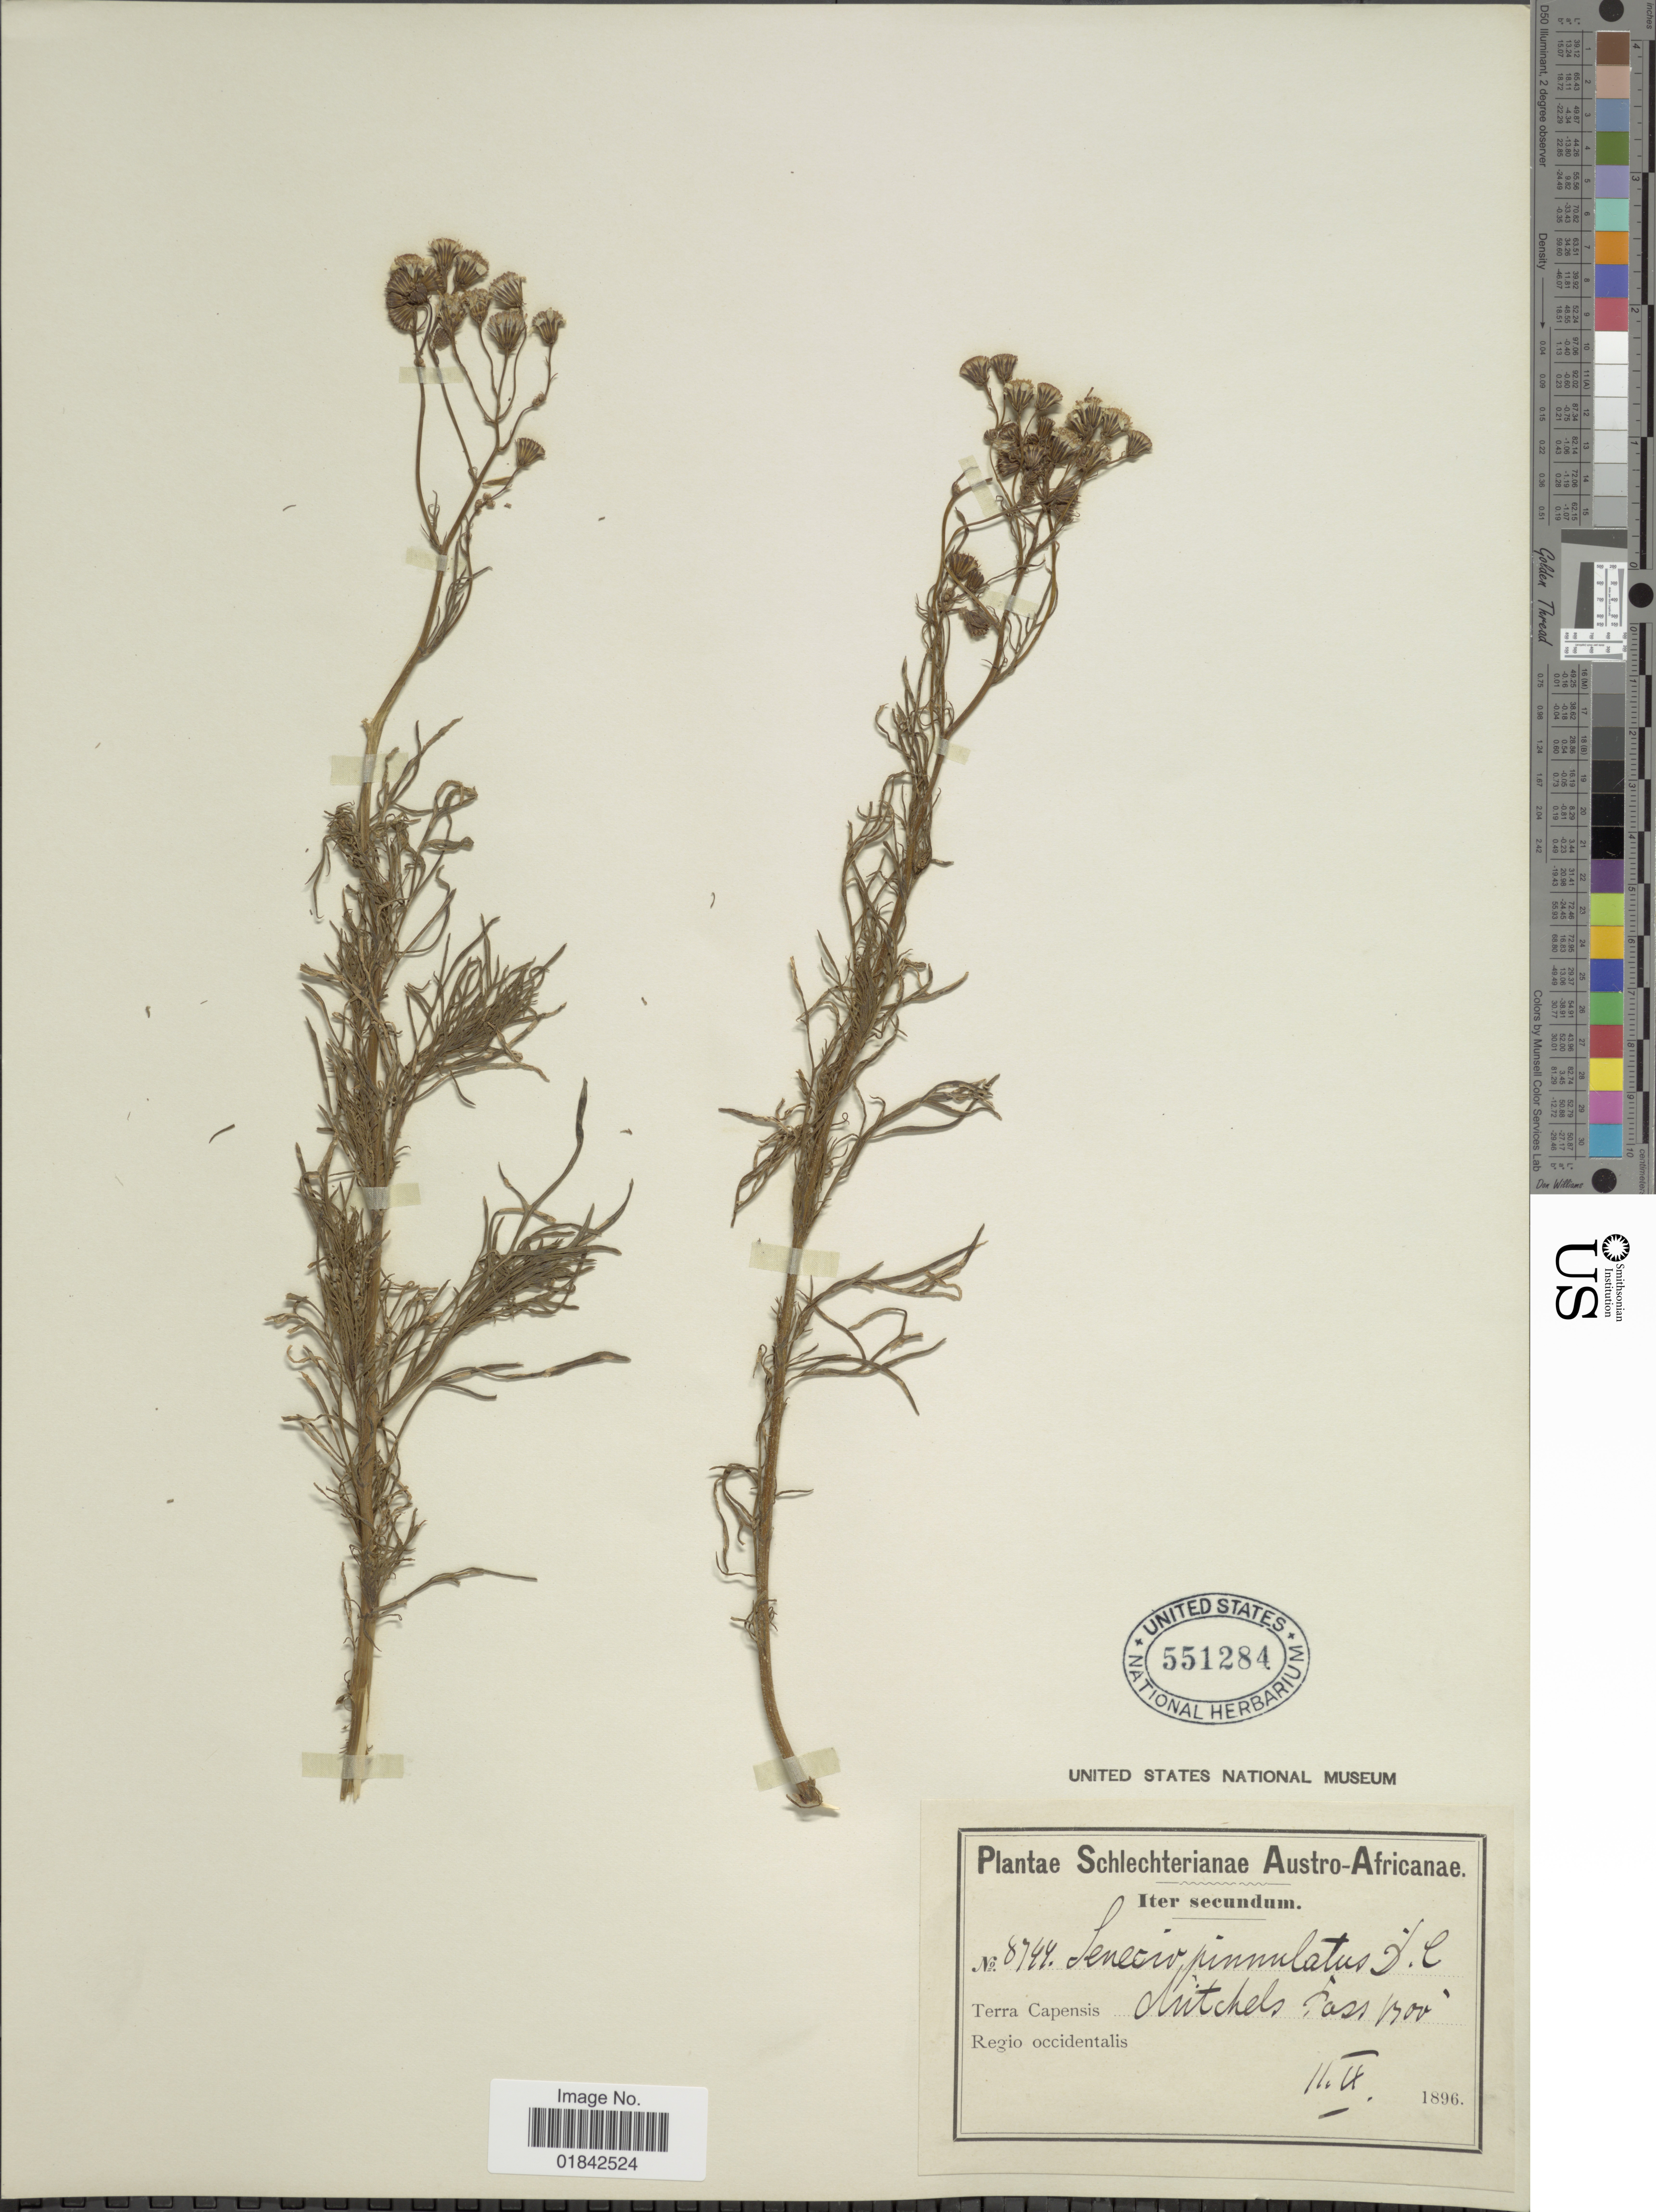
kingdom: Plantae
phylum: Tracheophyta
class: Magnoliopsida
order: Asterales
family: Asteraceae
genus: Senecio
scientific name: Senecio pinnulatus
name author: Thunb.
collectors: Schlechter, --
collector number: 8744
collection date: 1896-02-11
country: South Africa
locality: Terra Capensis. Mitchels Pass. Regio occidentalis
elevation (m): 396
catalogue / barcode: US 551284